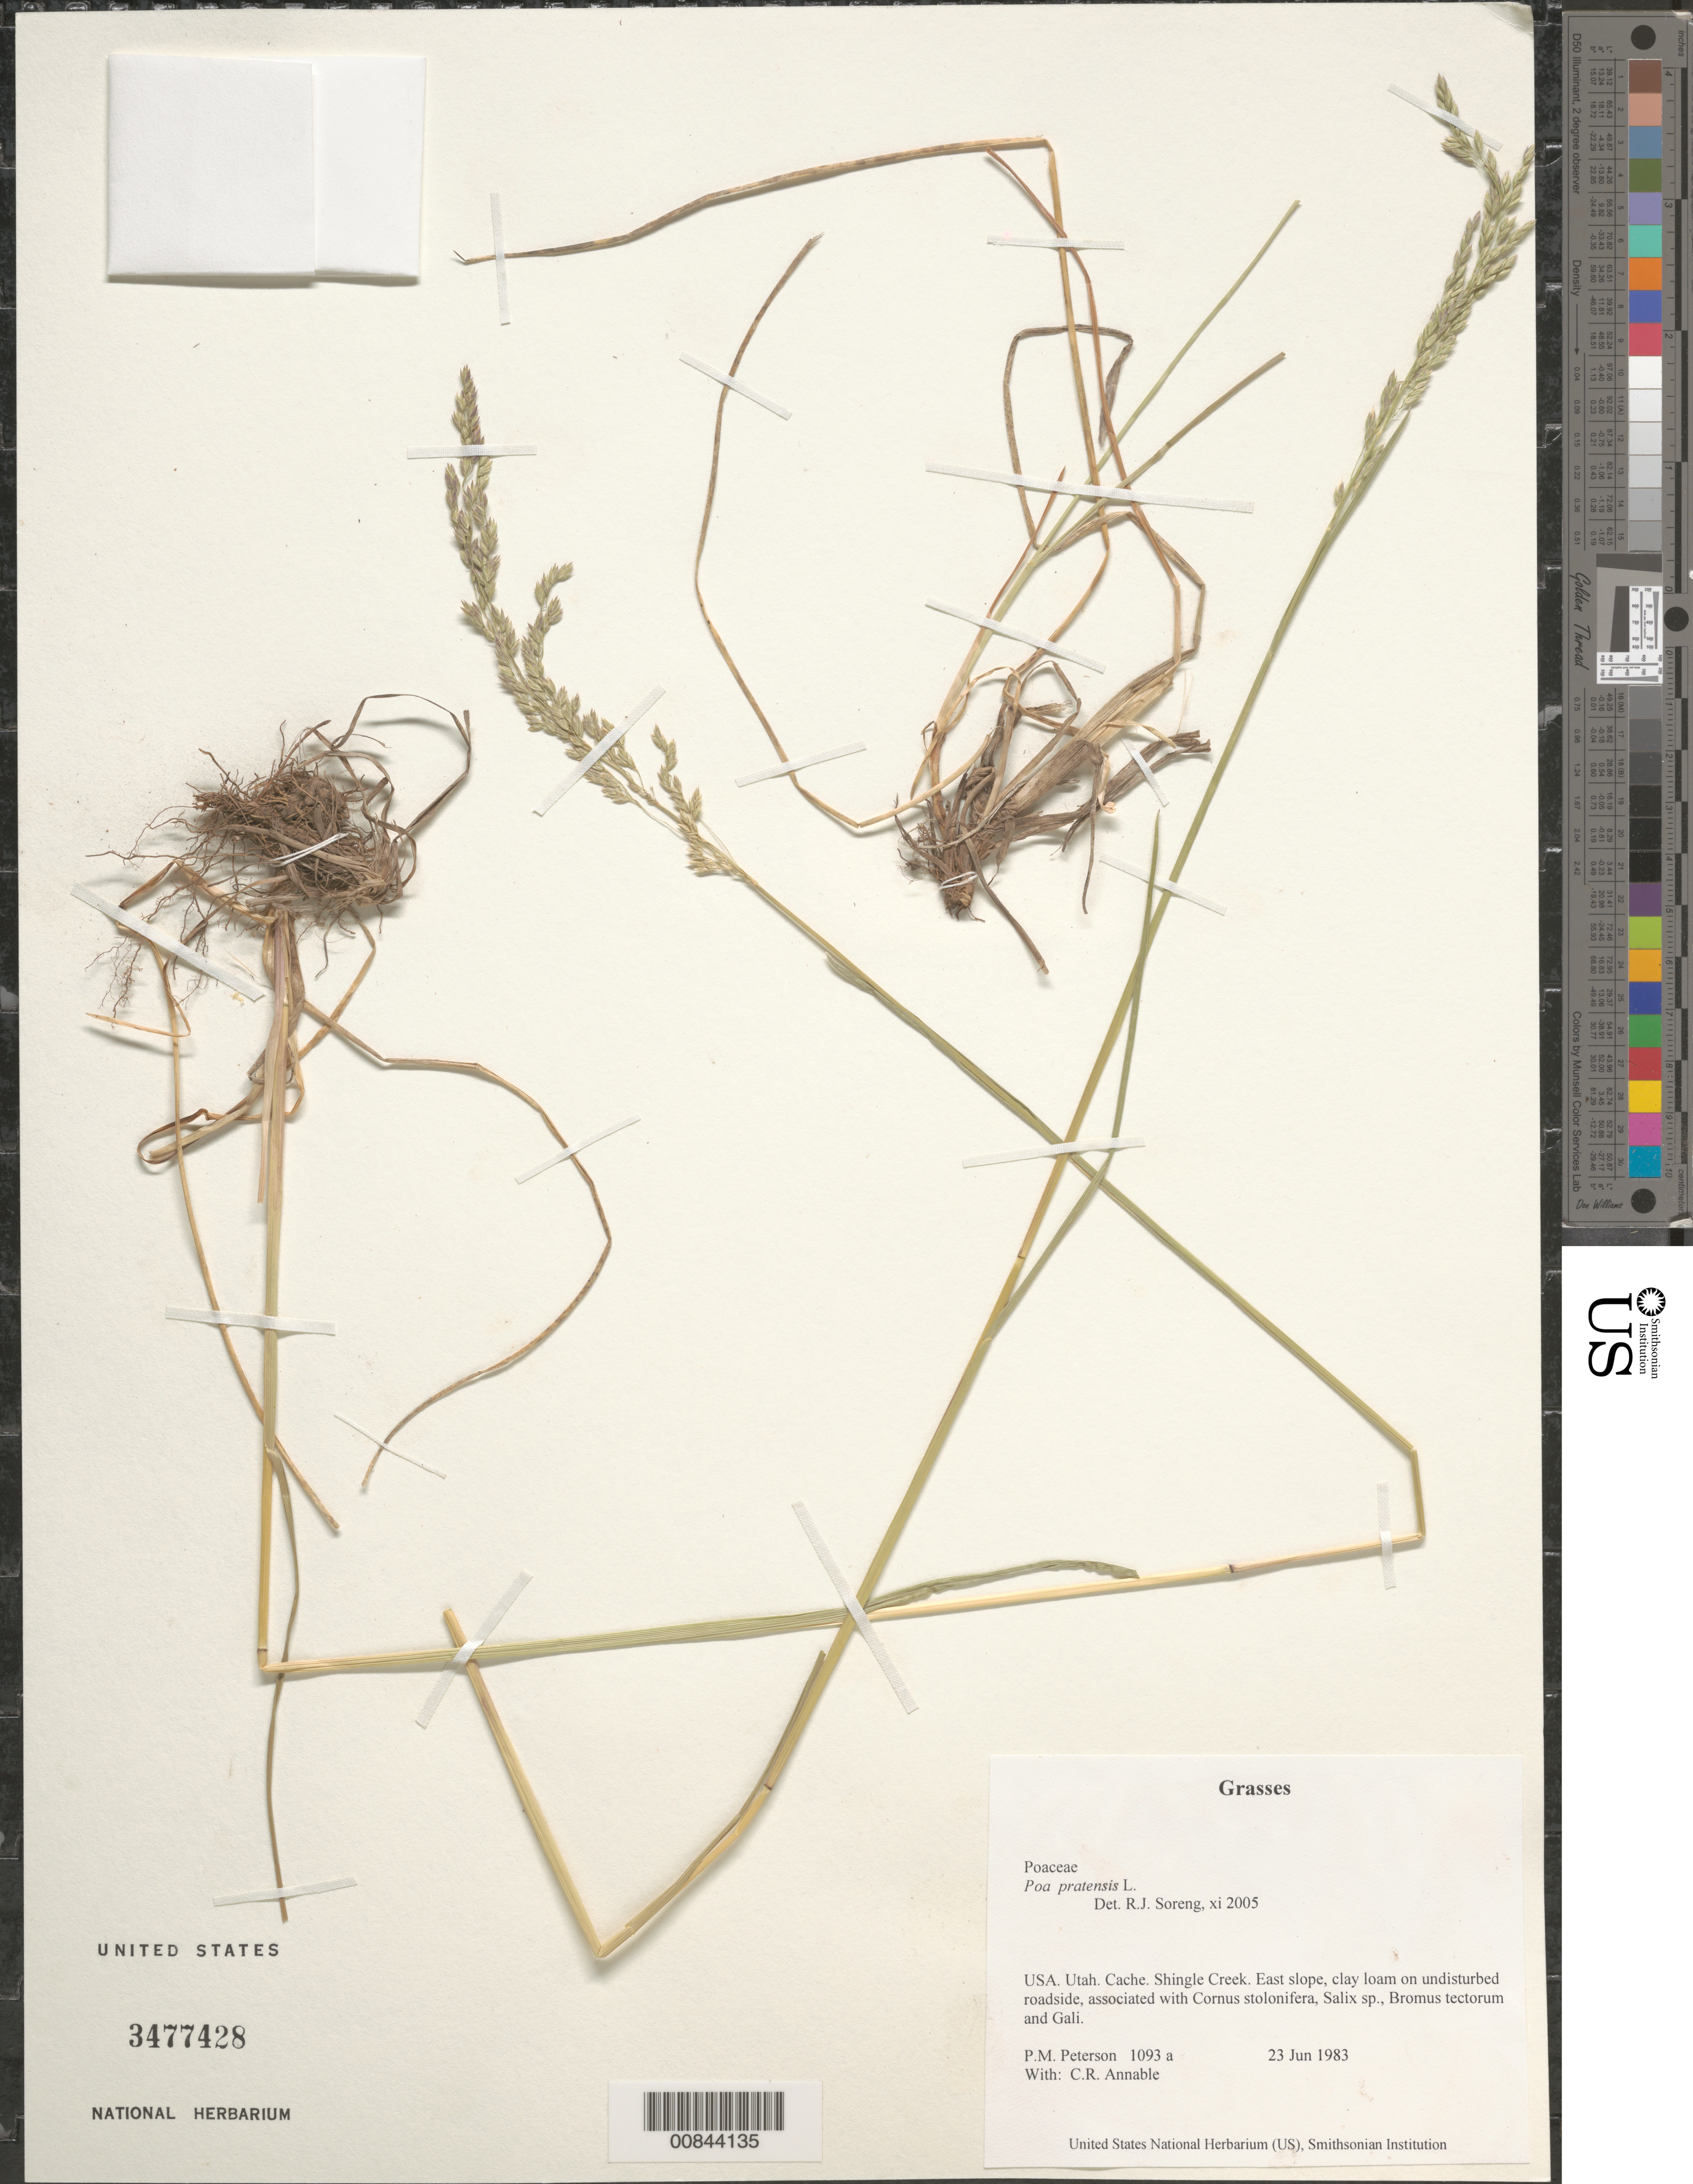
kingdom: Plantae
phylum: Tracheophyta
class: Liliopsida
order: Poales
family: Poaceae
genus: Poa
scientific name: Poa pratensis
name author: L.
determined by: Soreng, Robert J., Research Associate (BOT), Smithsonian Institution - National Museum of Natural History (UNITED STATES)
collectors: P. M. Peterson & C. R. Annable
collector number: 01093 a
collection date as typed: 23 Jun 1983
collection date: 1983-06-23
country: United States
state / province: Utah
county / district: Cache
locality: Shingle Creek.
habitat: East slope, clay loam on undisturbed roadside, associated with Cornus stolonifera, Salix sp., Bromus tectorum and Gali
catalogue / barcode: US 3477428